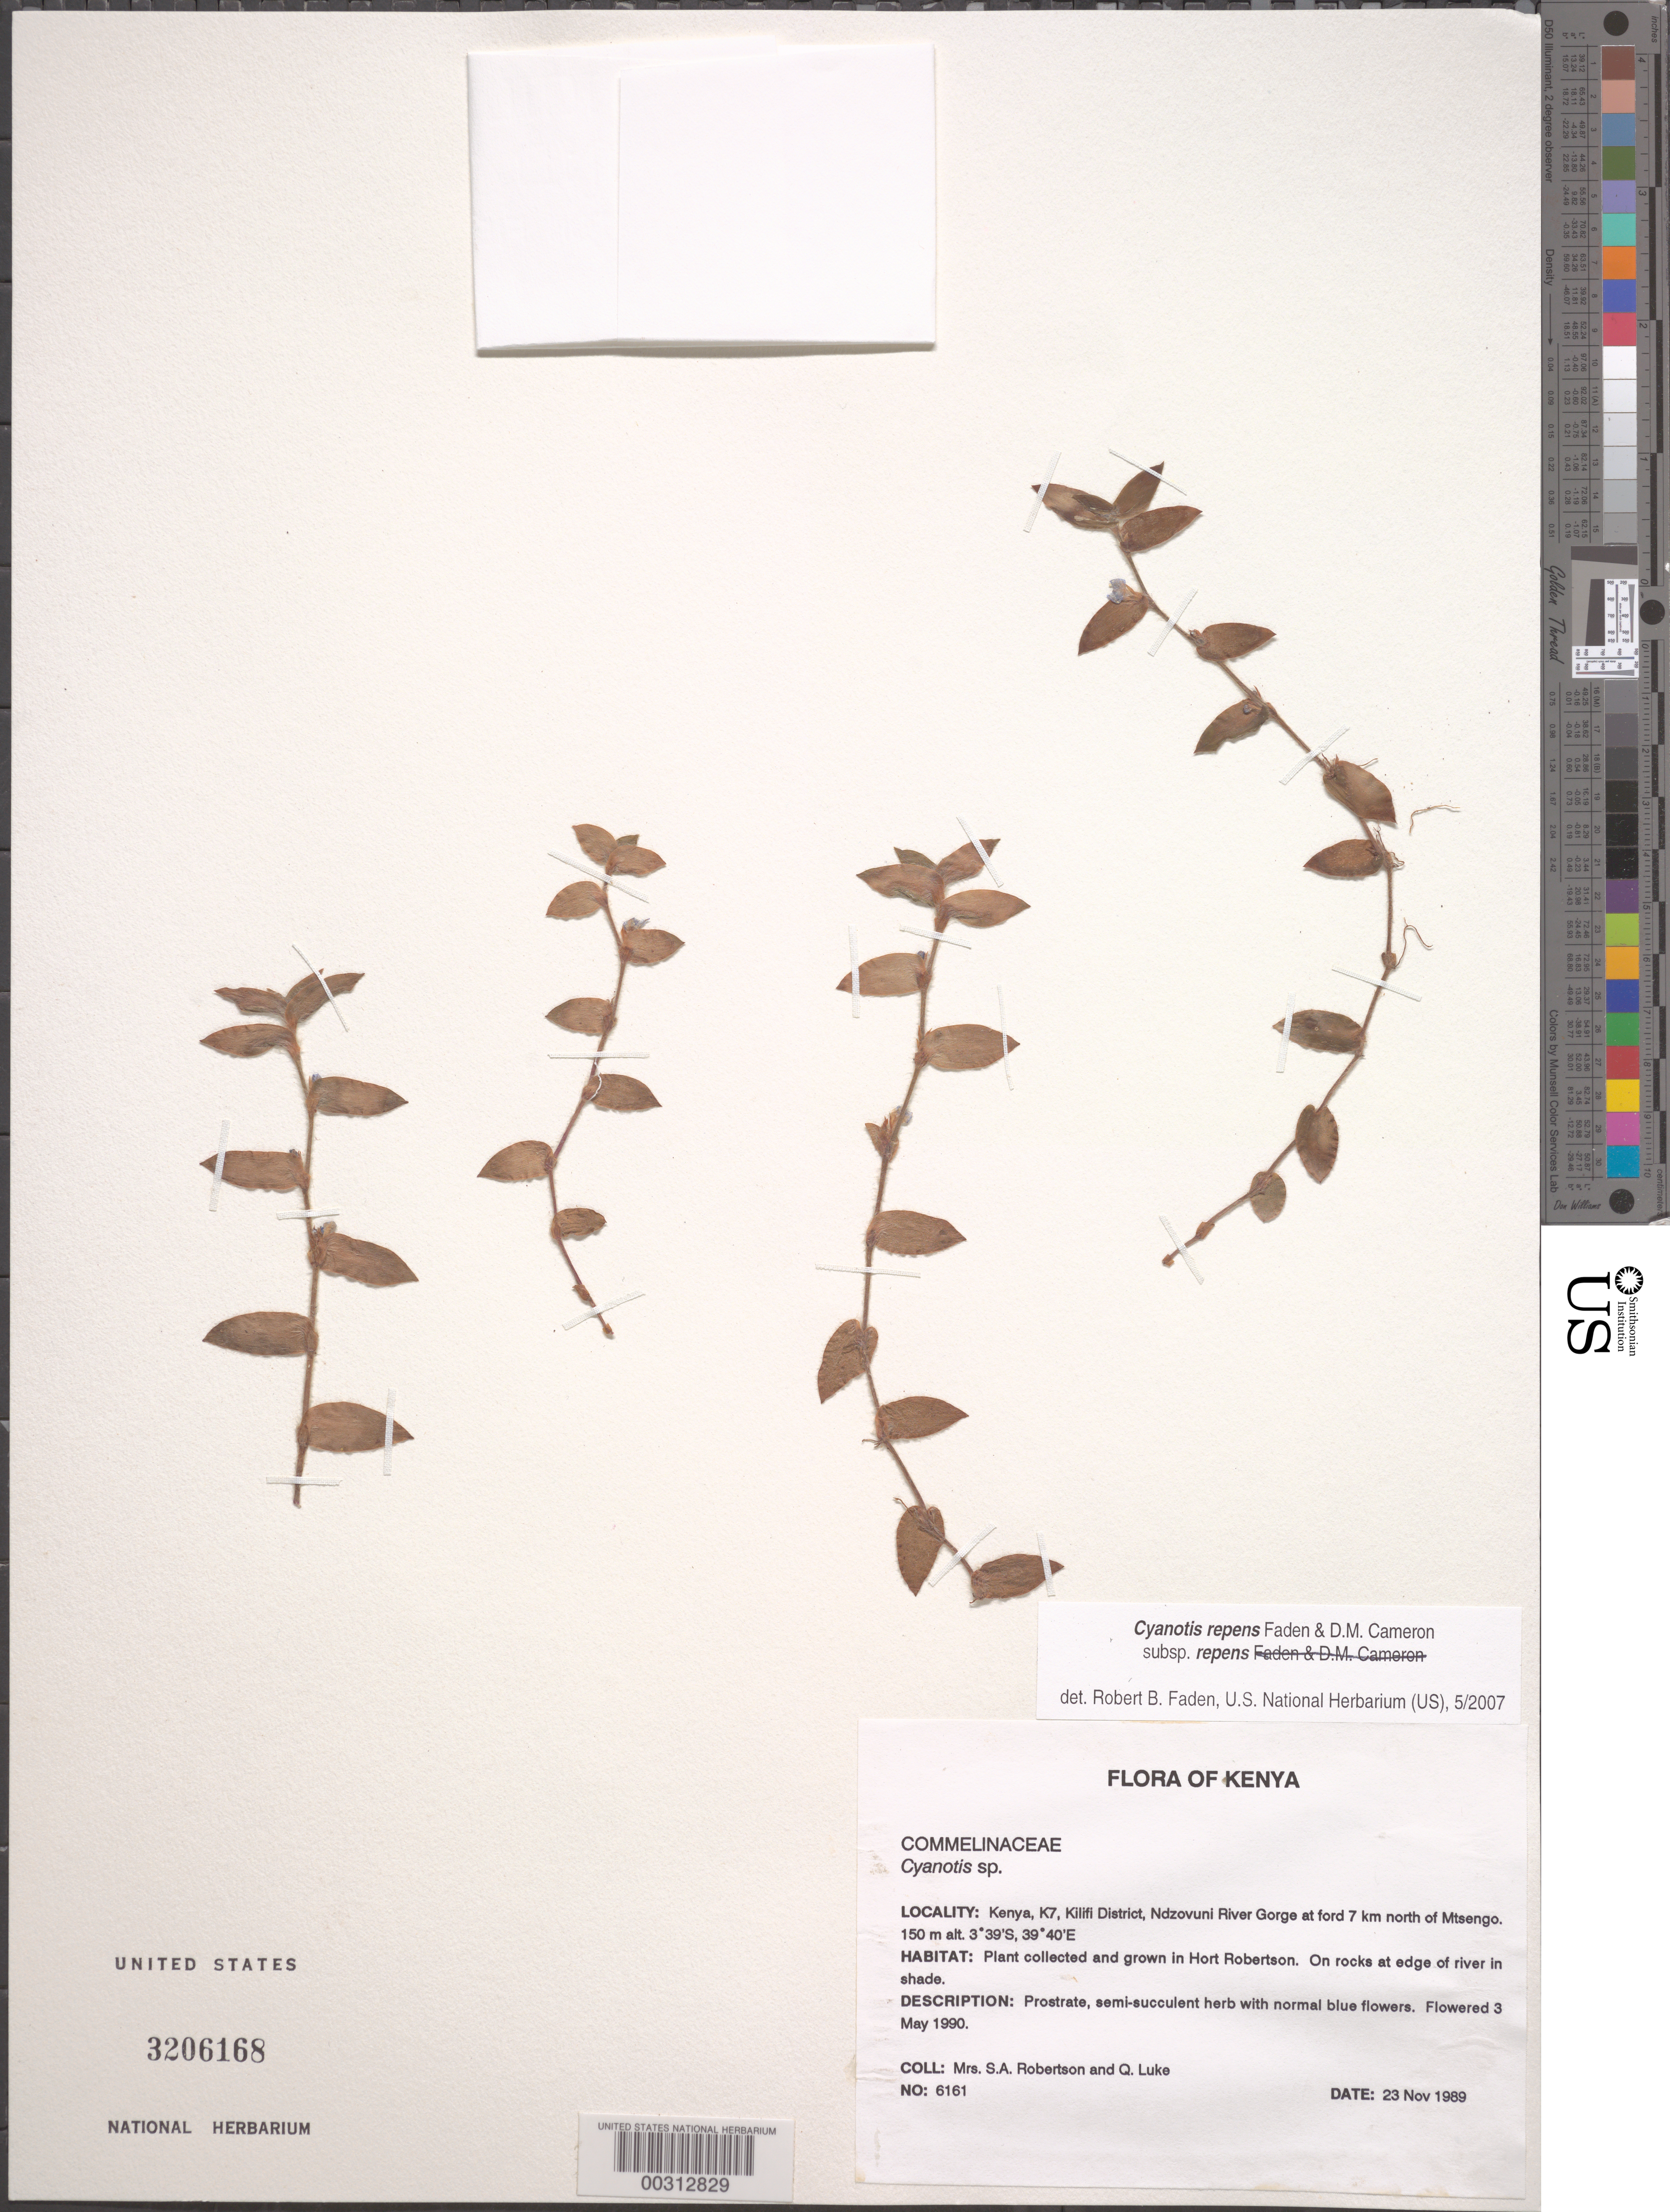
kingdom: Plantae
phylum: Tracheophyta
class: Liliopsida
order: Commelinales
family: Commelinaceae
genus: Cyanotis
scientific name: Cyanotis repens subsp. repens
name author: Faden & D.M. Cameron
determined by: Faden, Robert B., (US), Smithsonian Institution - National Museum of Natural History (UNITED STATES)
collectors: Mrs. S. A. Robertson & Q. Luke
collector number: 6161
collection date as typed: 23 Nov 1989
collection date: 1989-11-23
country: Kenya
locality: K7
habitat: Edge of river in shade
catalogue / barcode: US 3206168